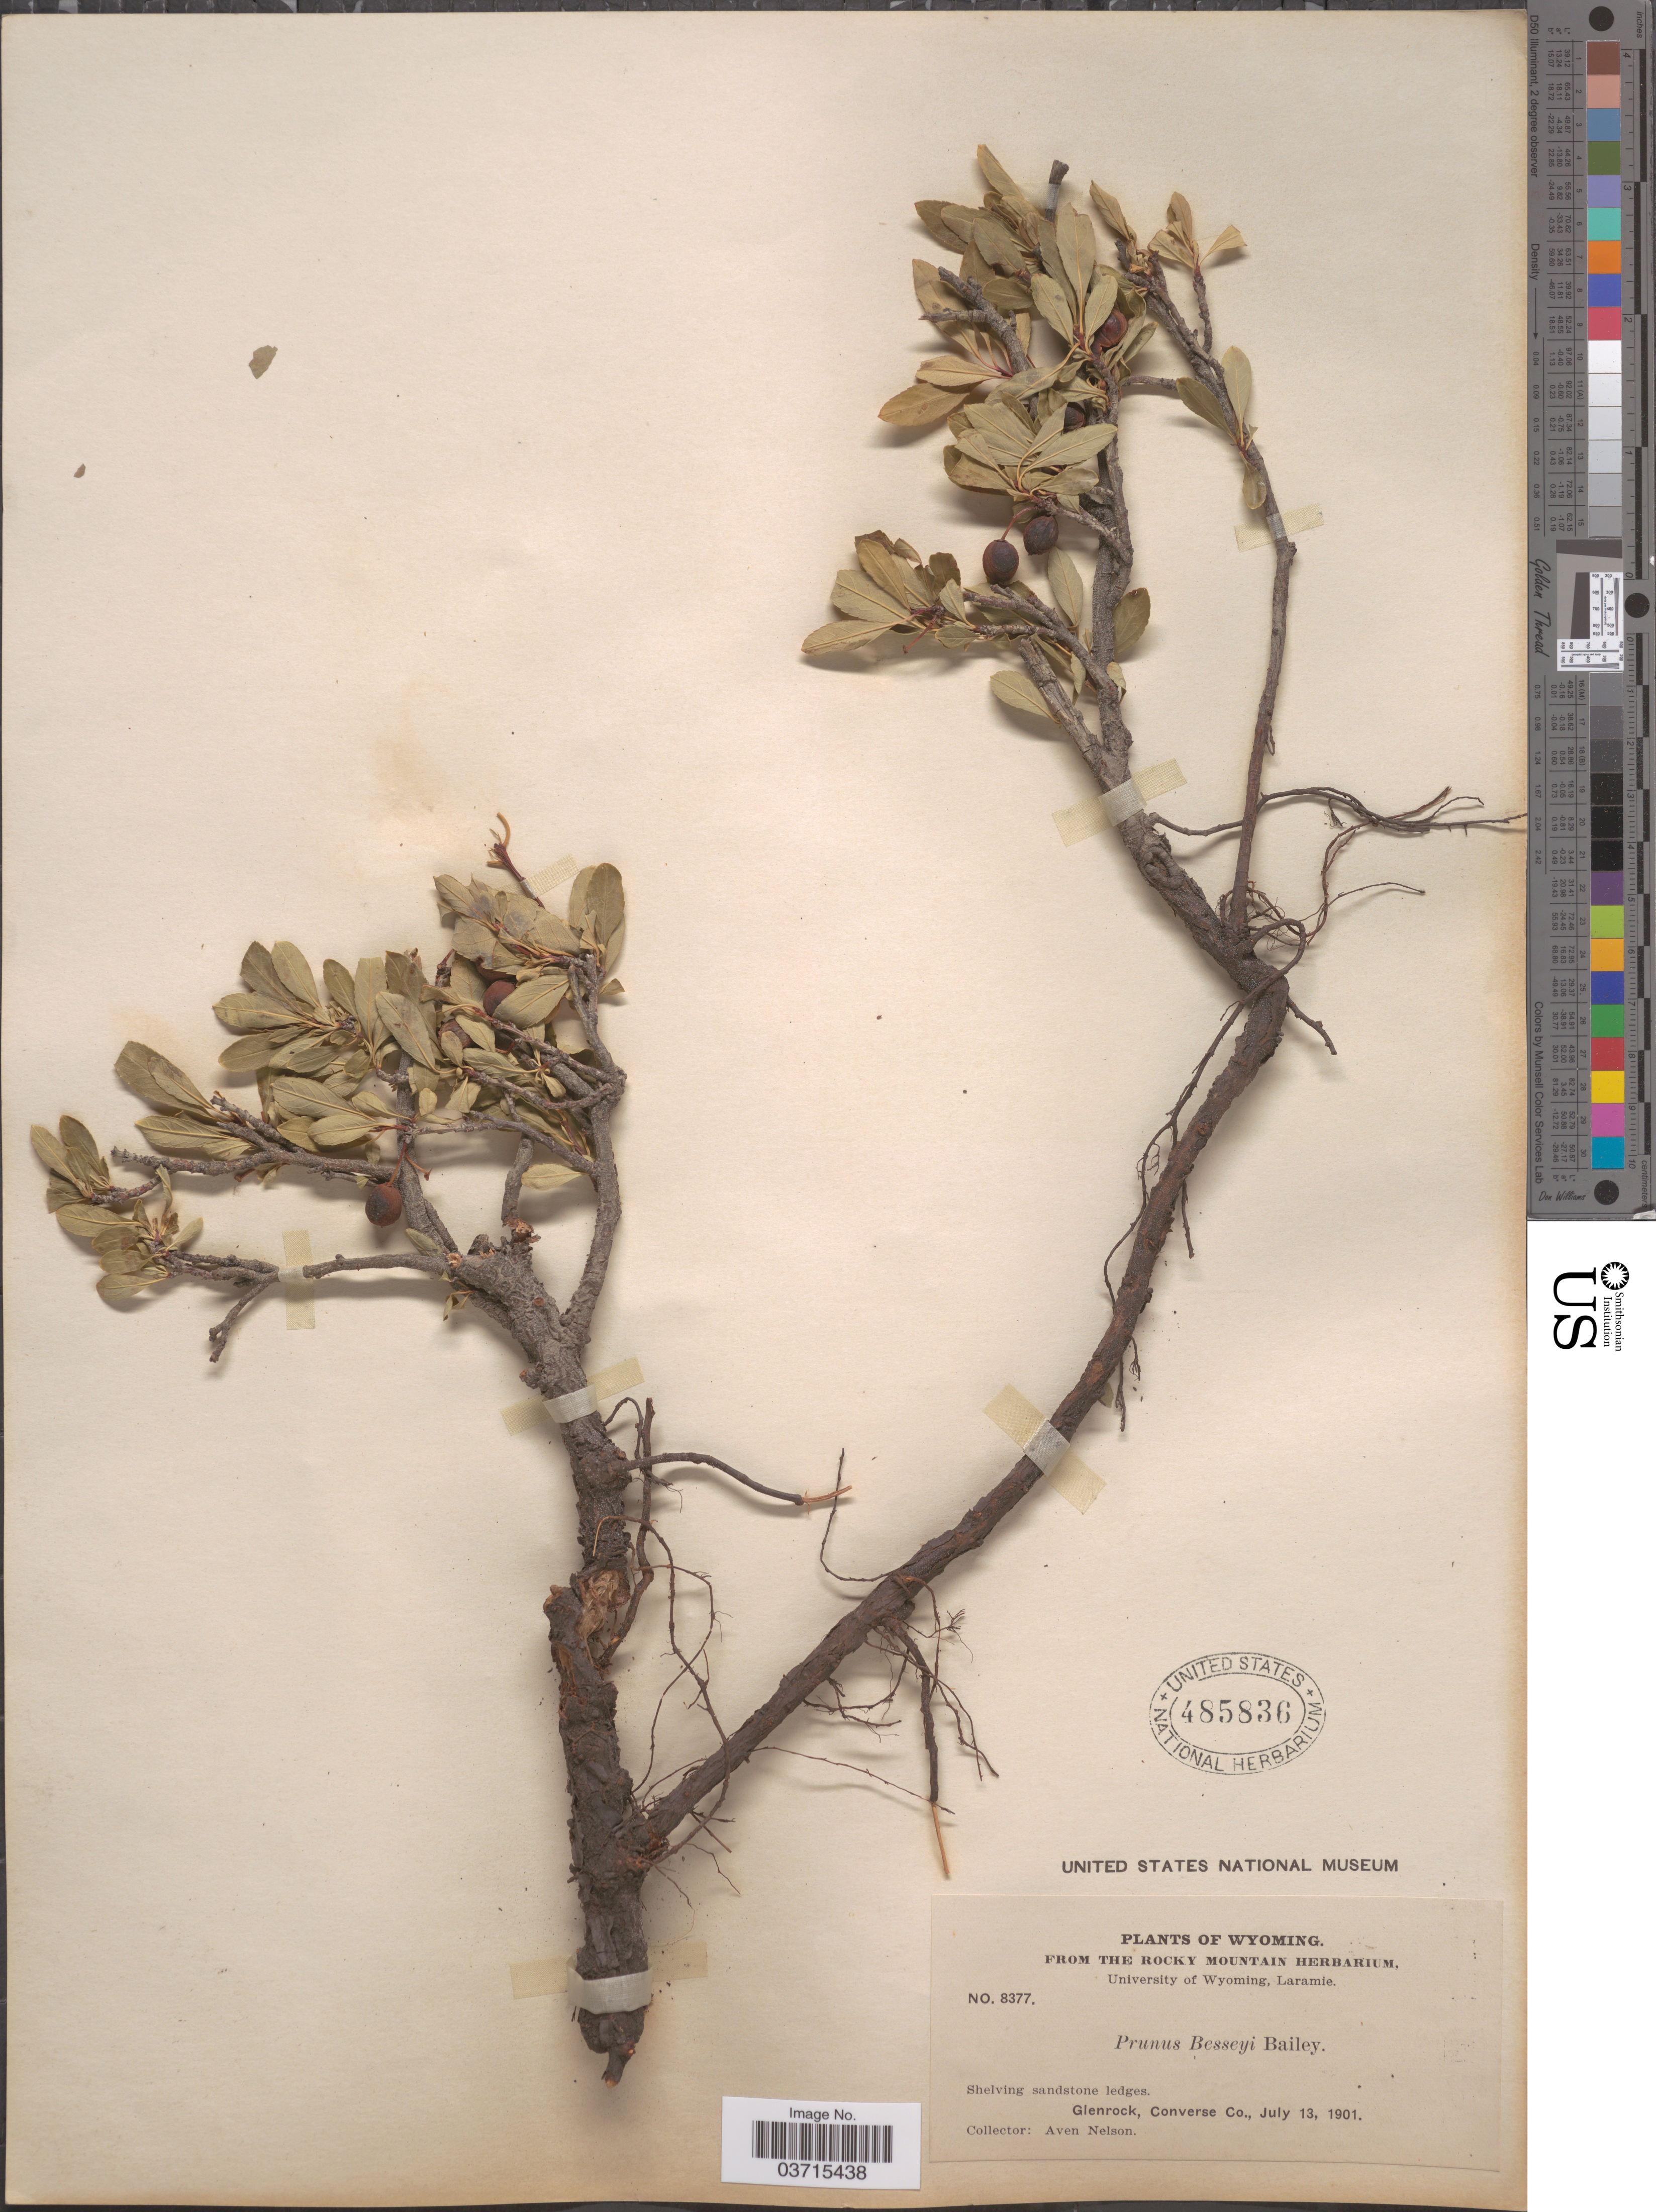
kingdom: Plantae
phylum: Tracheophyta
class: Magnoliopsida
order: Rosales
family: Rosaceae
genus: Prunus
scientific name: Prunus besseyi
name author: L.H. Bailey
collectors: A. Nelson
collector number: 8377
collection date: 1901-07-13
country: United States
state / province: Wyoming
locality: Glenrock, Converse Co.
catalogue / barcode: US 485836